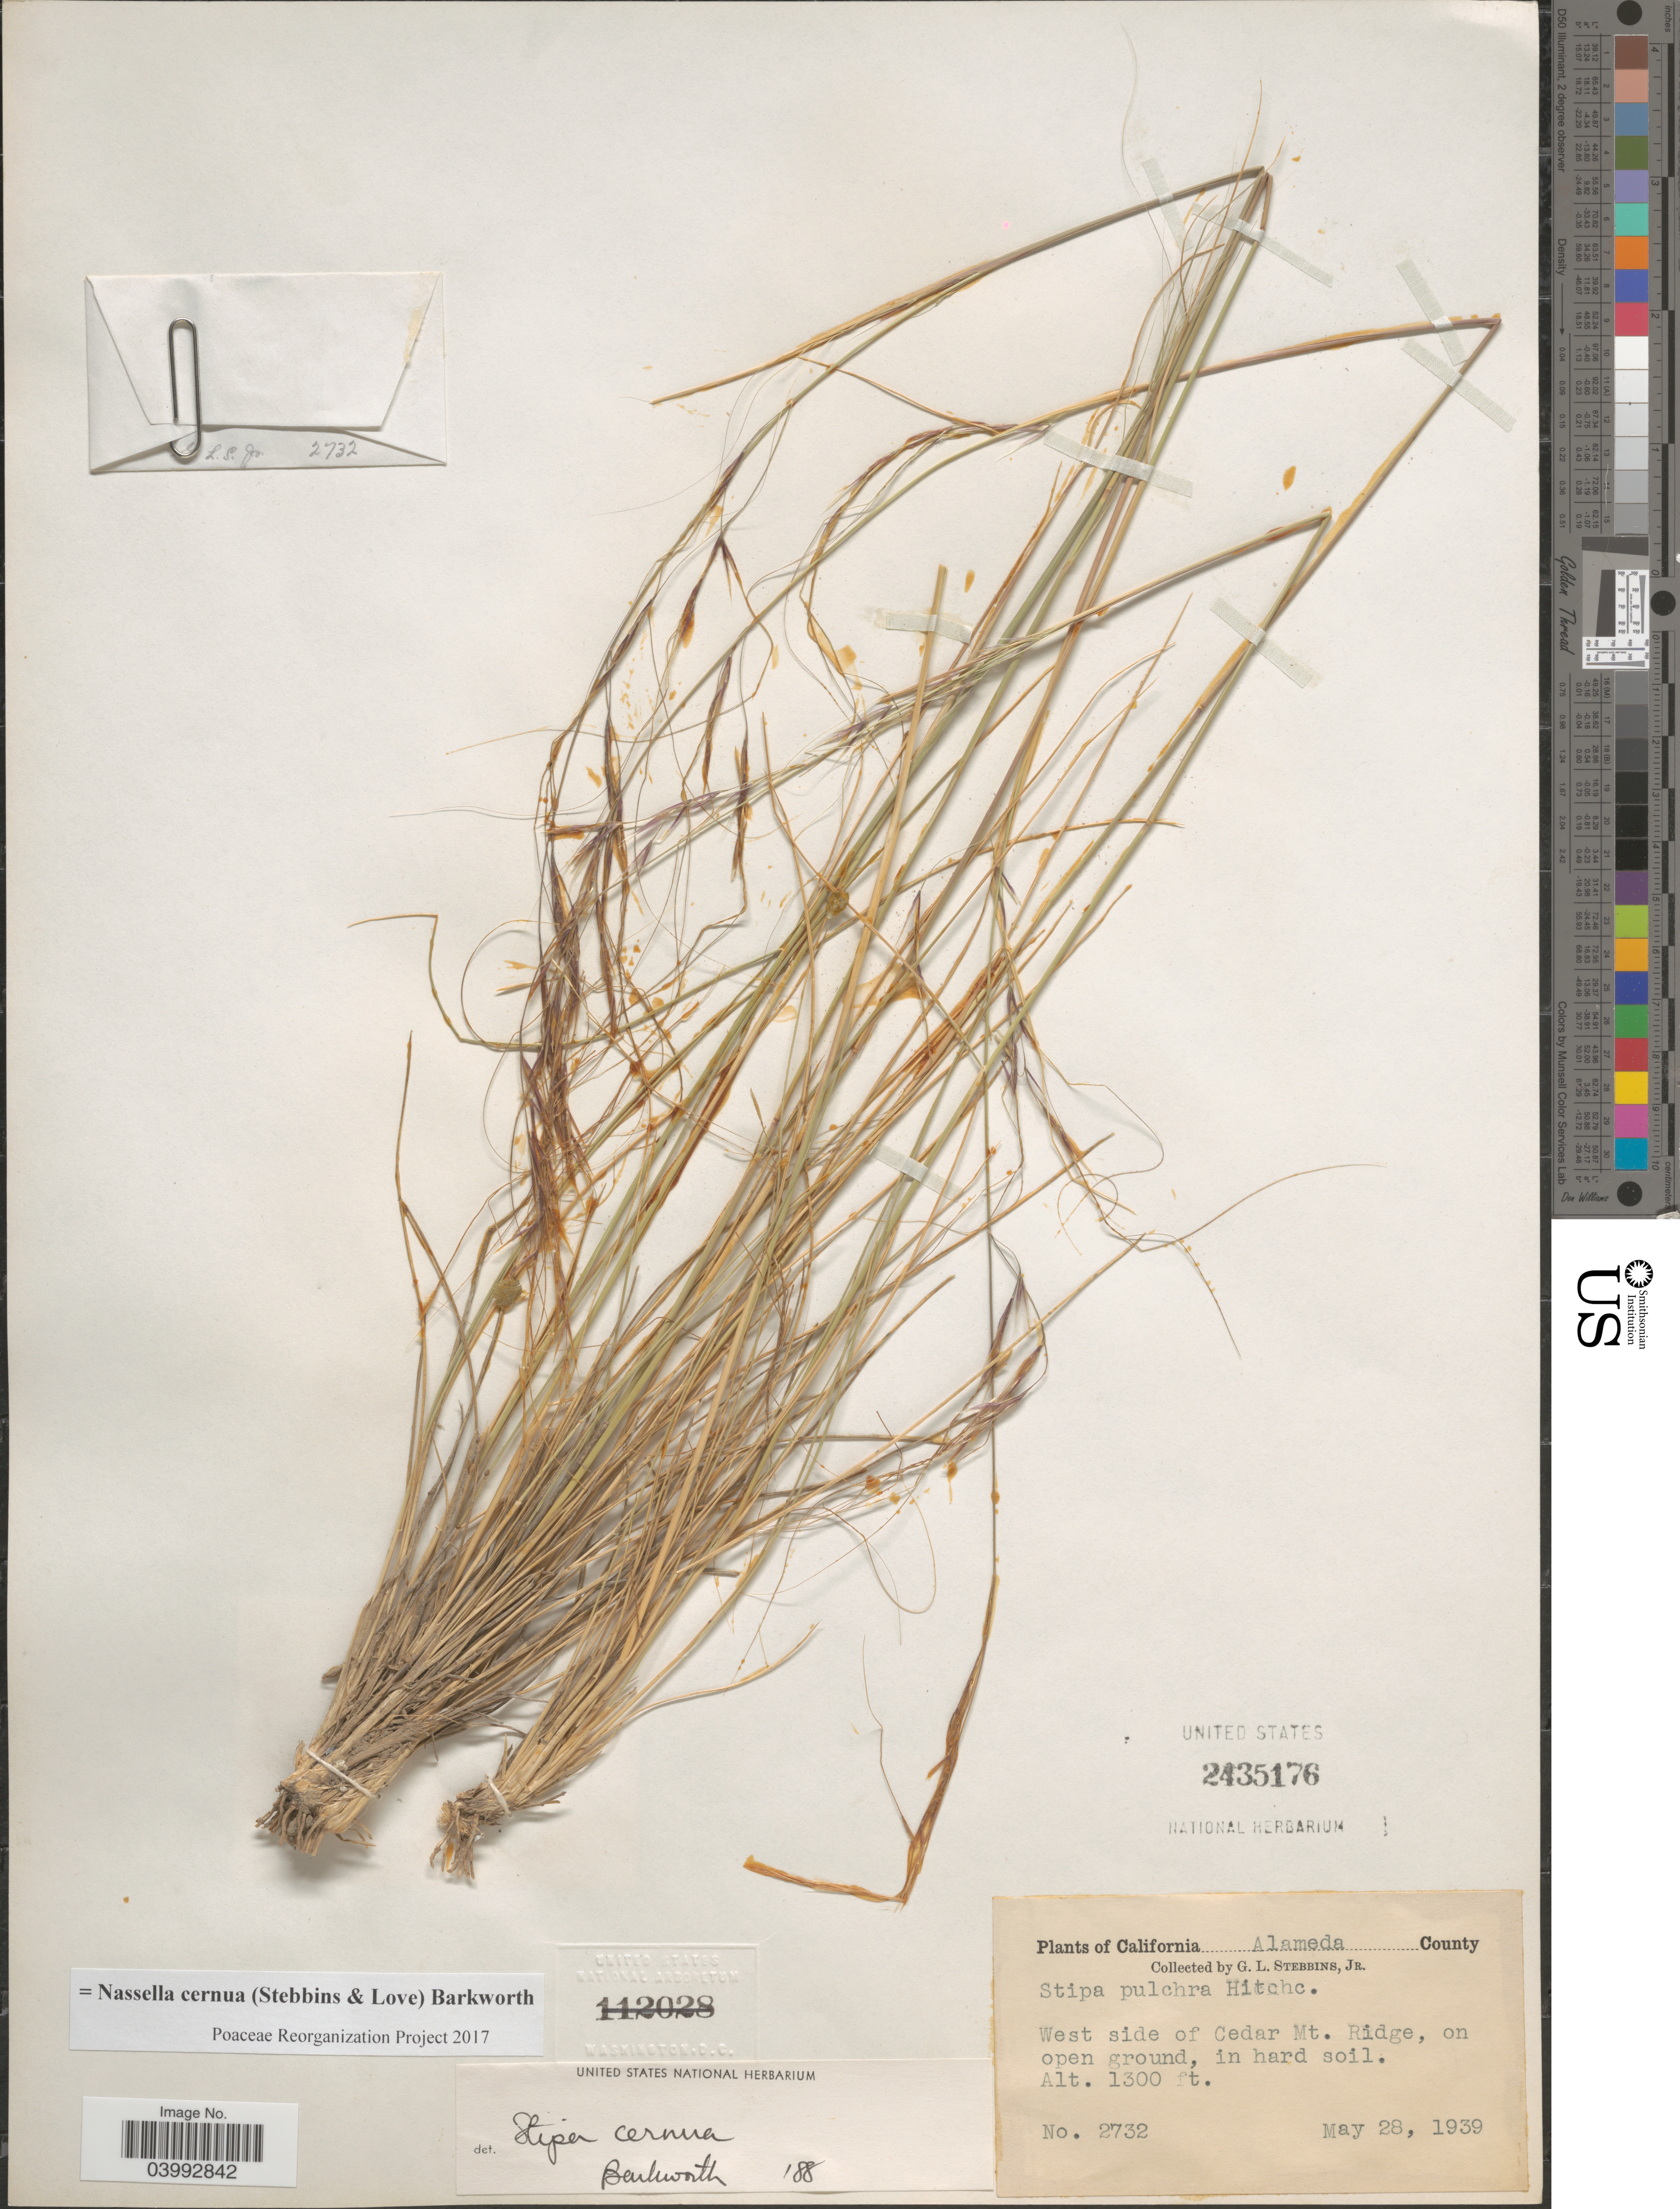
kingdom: Plantae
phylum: Tracheophyta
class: Liliopsida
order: Poales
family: Poaceae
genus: Nassella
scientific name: Nassella cernua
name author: (Stebbins & Love) Barkworth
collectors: G. L. Stebbins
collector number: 2732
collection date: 1939-05-28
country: United States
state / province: California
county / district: Alameda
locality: Alameda County. West side of Cedar Mt. Ridge, on open ground, in hard soil.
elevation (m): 396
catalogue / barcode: US 2435176